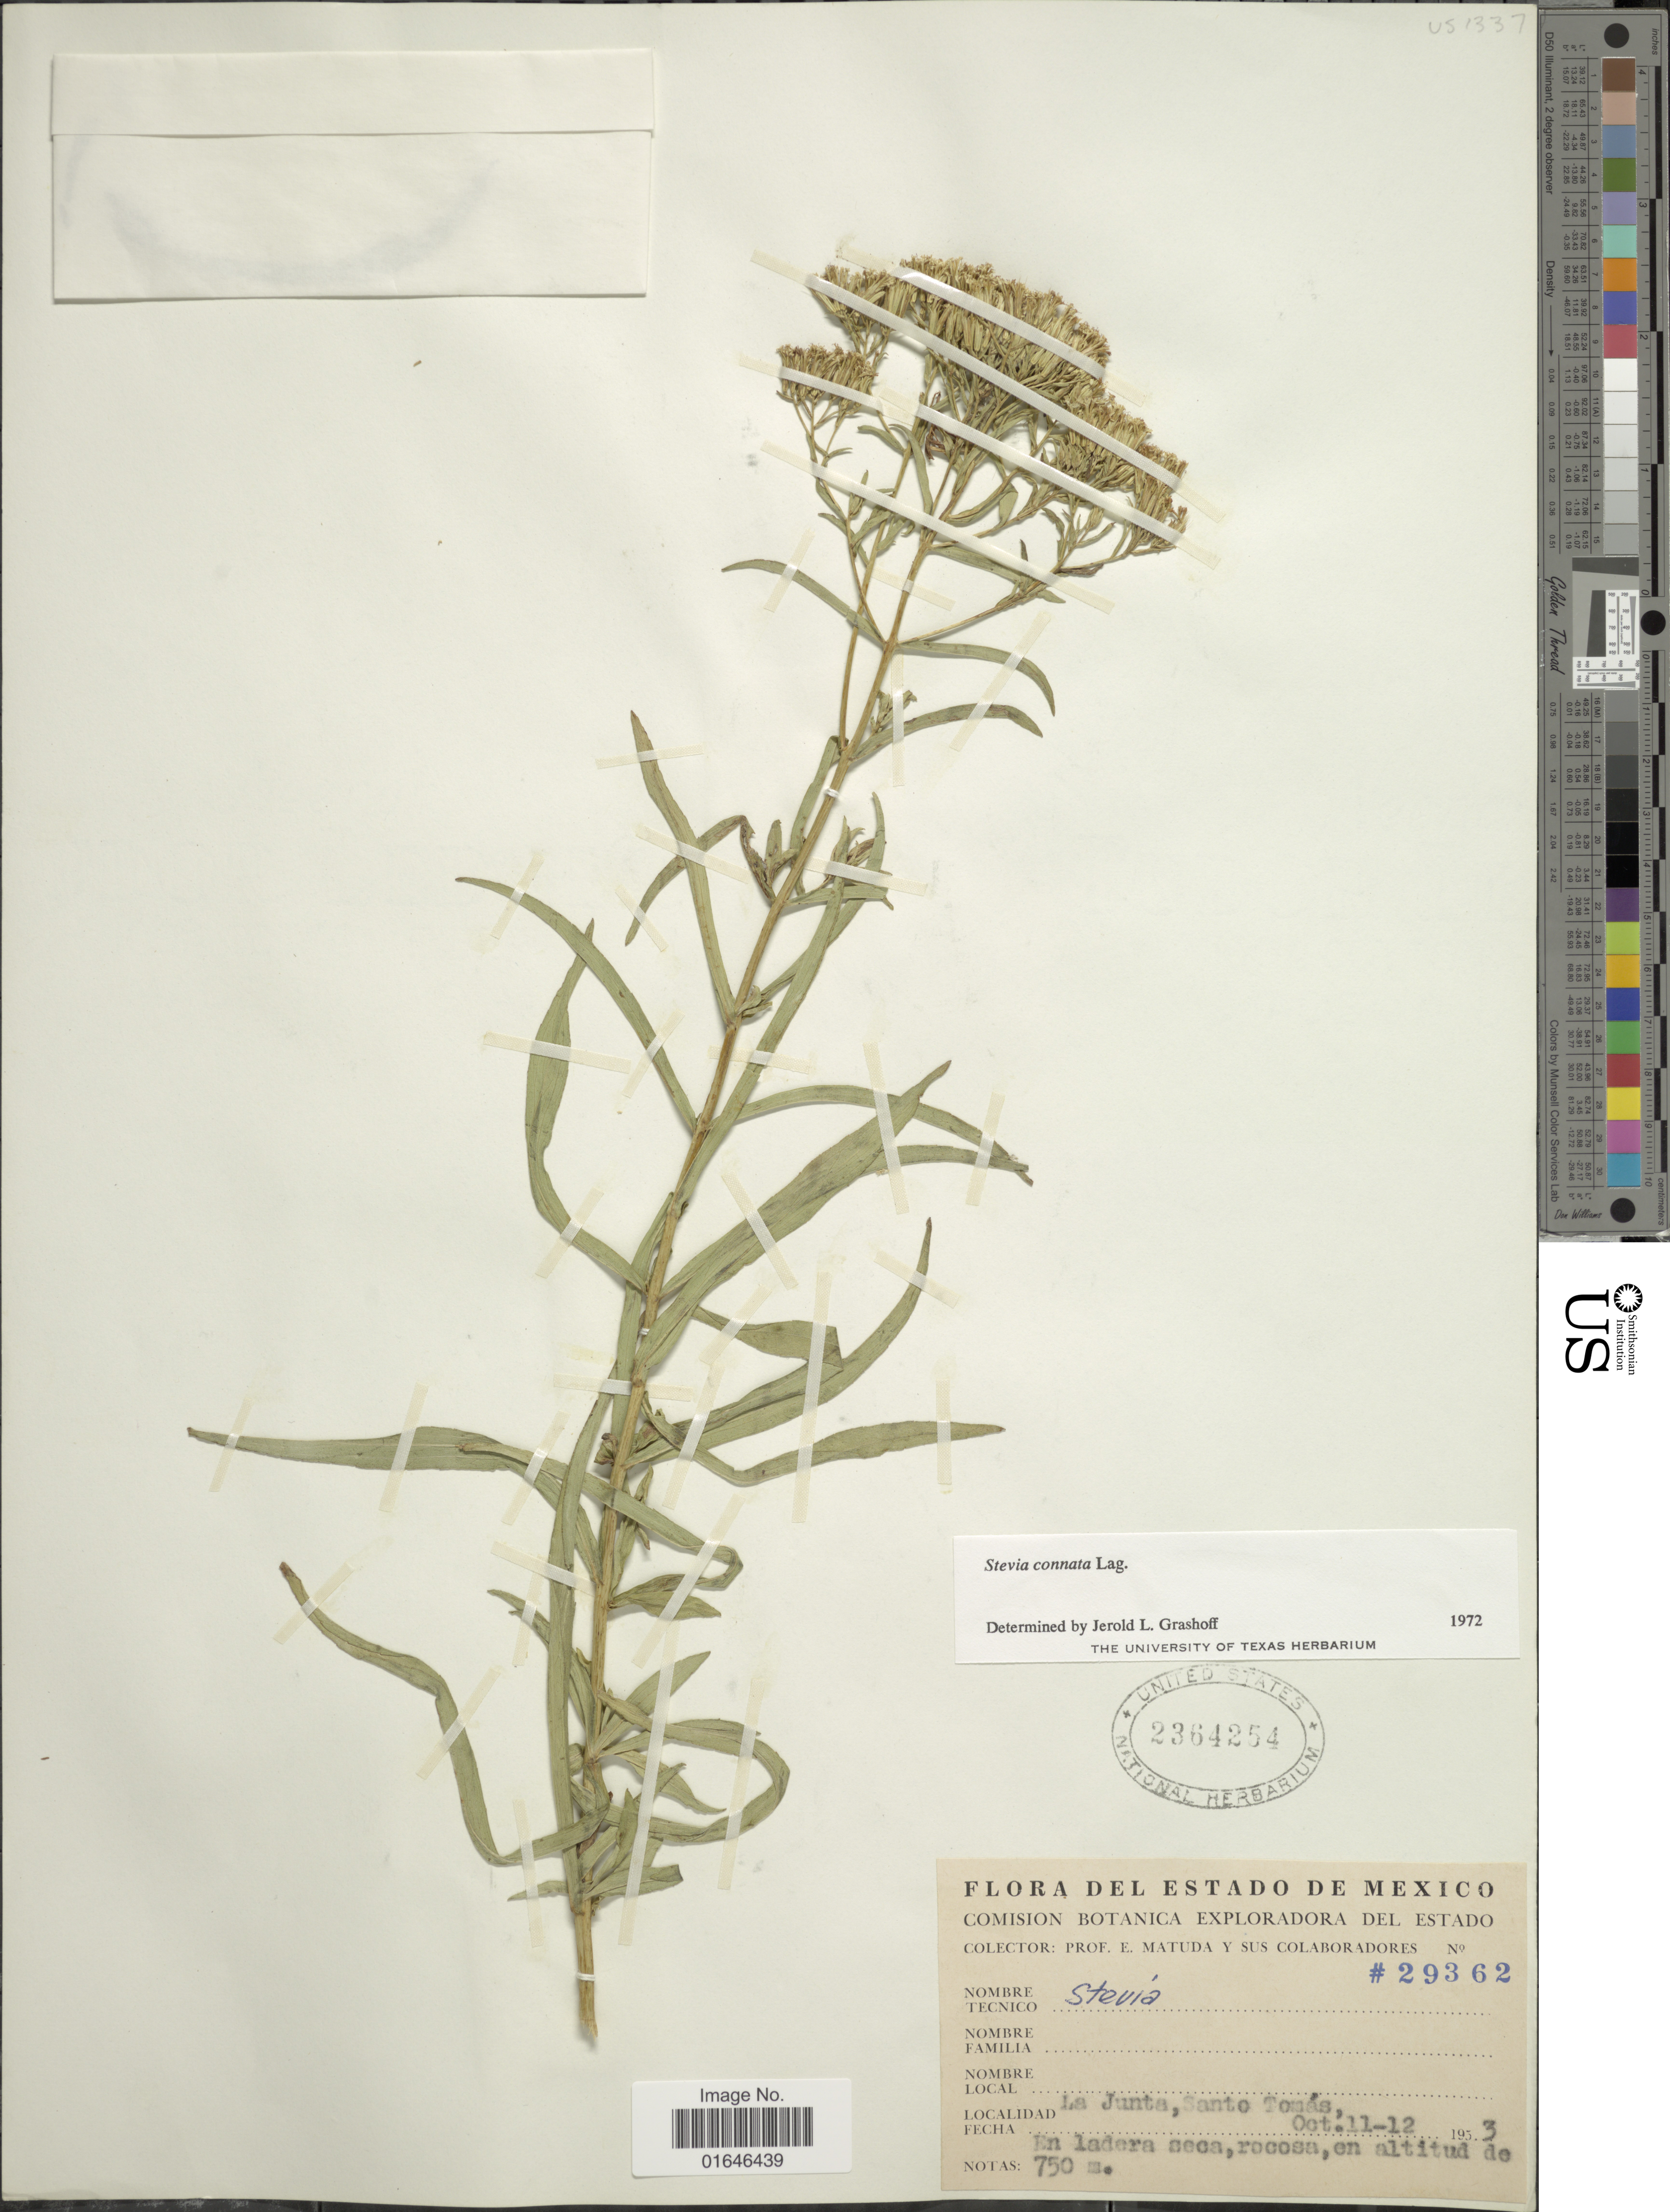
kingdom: Plantae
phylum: Tracheophyta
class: Magnoliopsida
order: Asterales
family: Asteraceae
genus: Stevia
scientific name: Stevia connata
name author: Lag.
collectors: E. Matuda & et al.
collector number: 29362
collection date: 1953-10-11/1953-10-12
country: Mexico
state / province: México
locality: La Junta, Santo Tomás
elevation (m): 750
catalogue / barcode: US 2364254